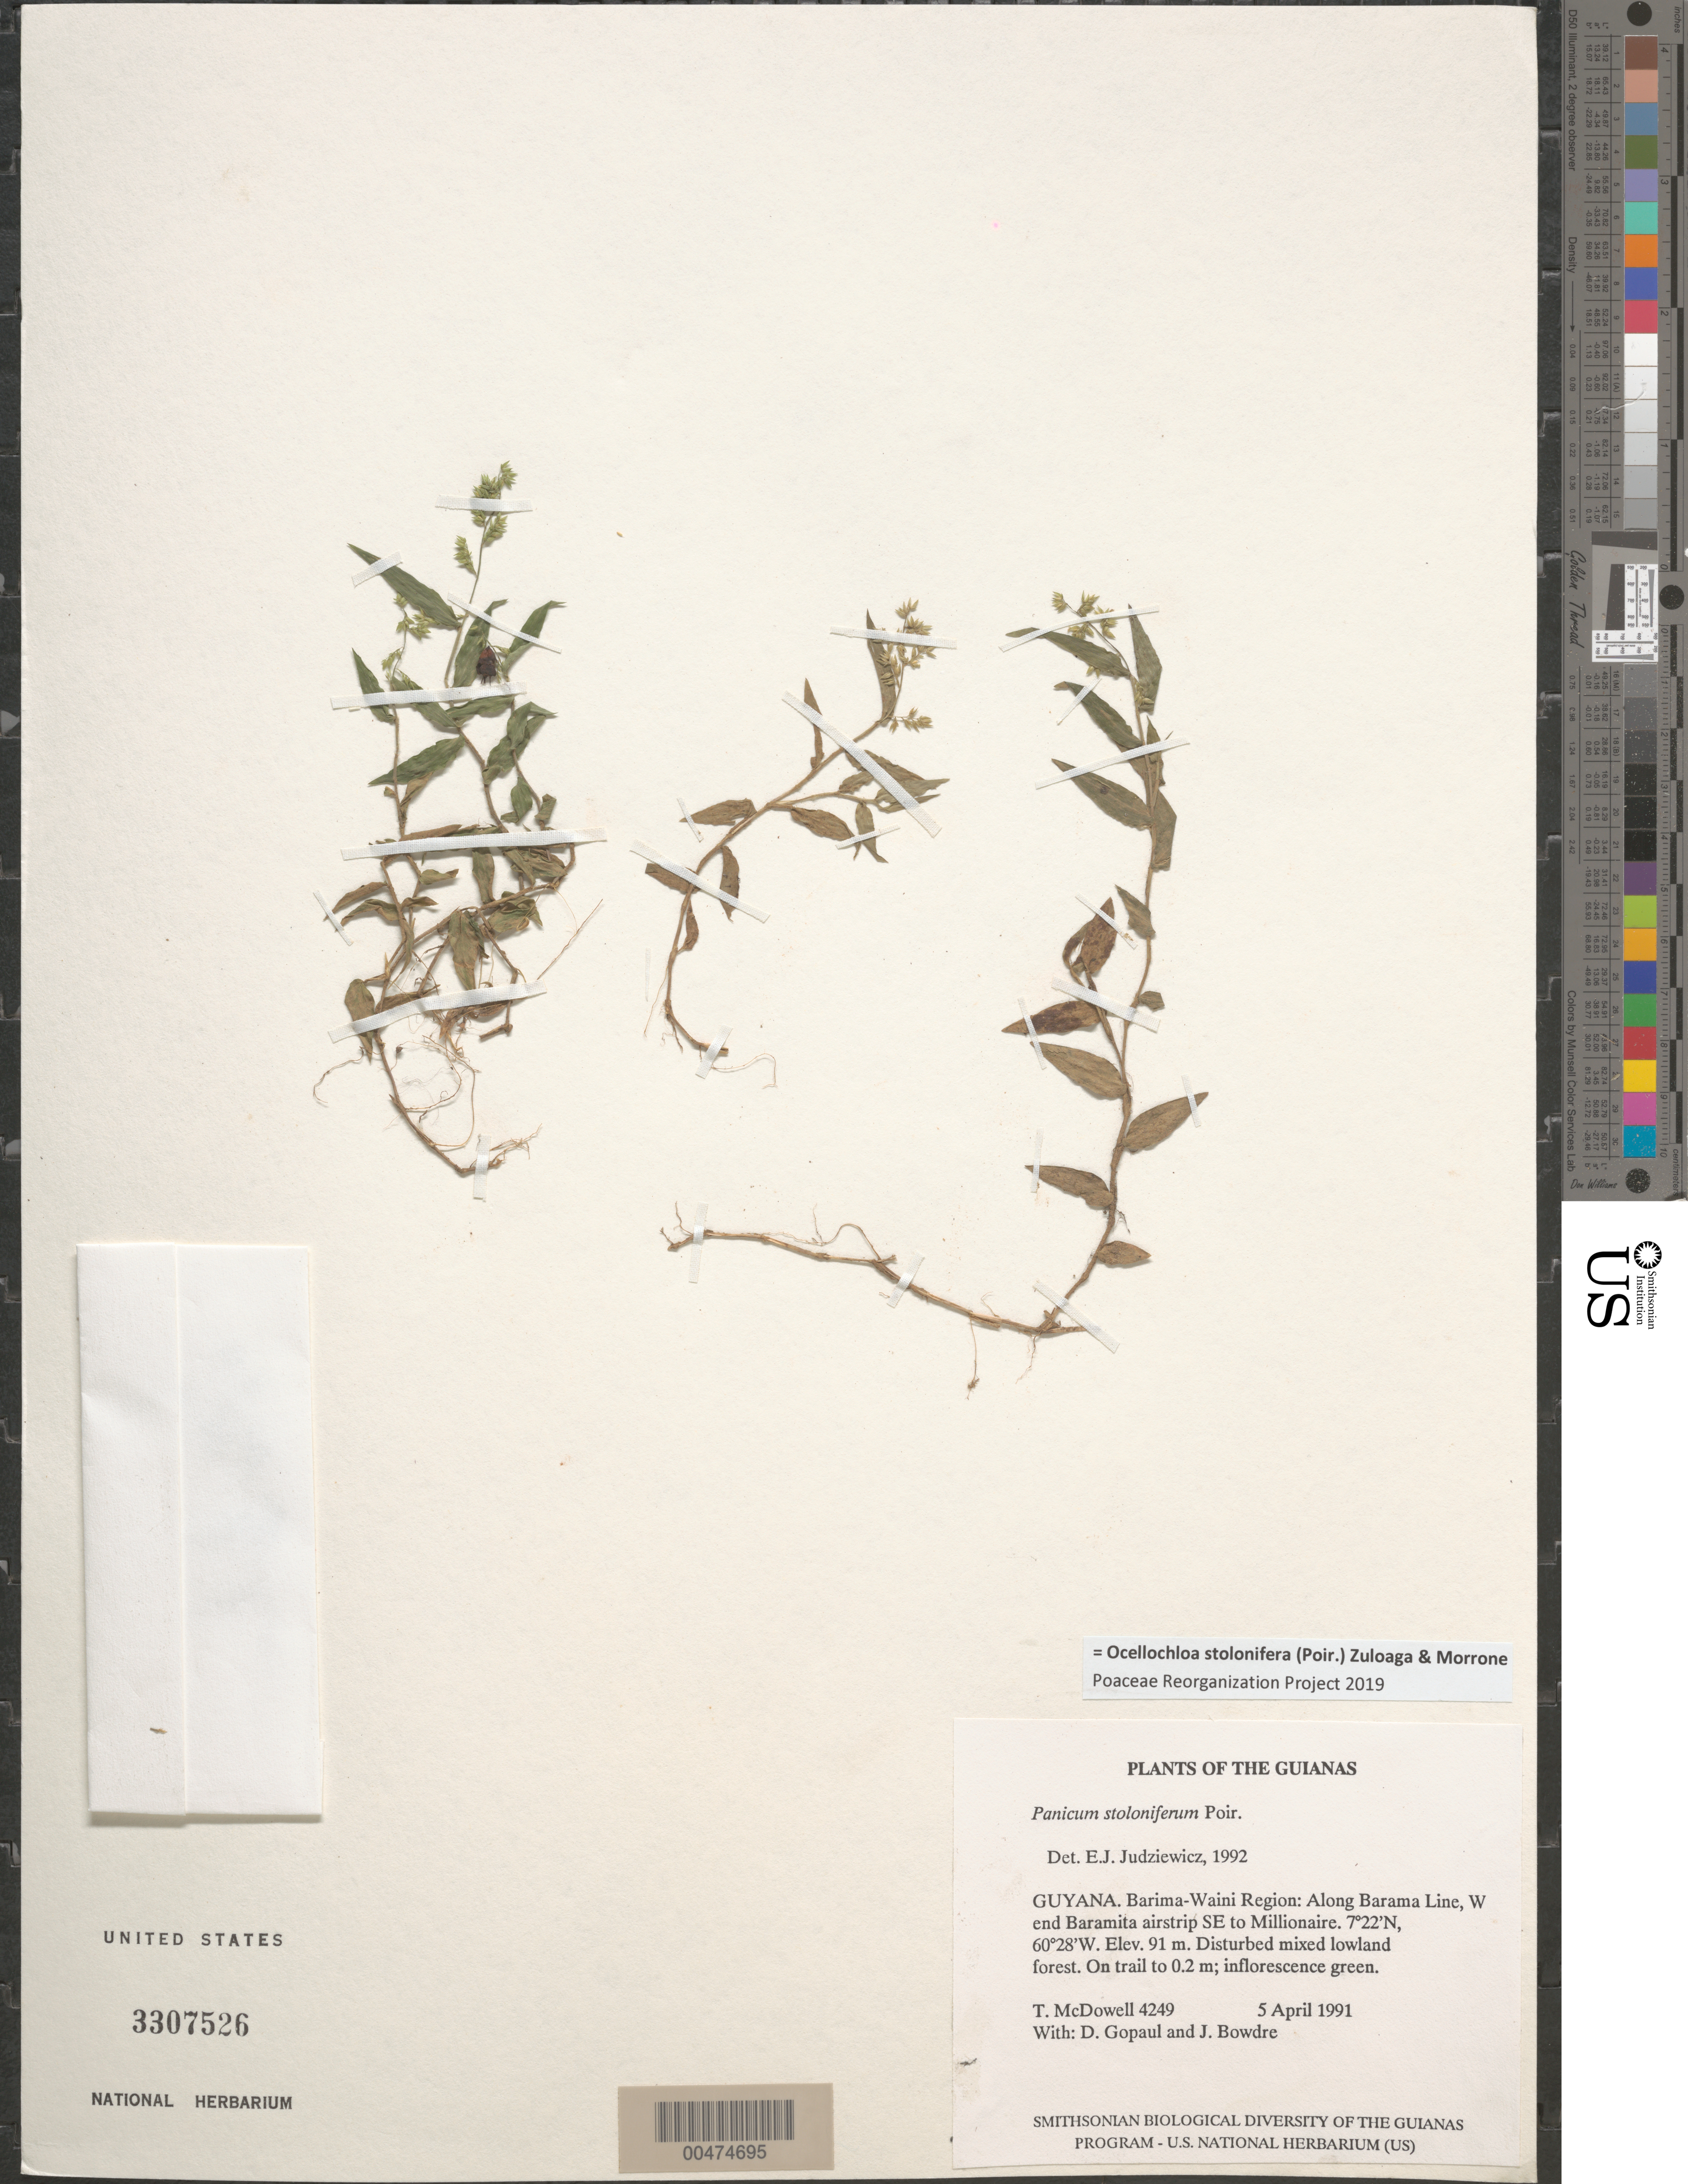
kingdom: Plantae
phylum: Tracheophyta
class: Liliopsida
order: Poales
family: Poaceae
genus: Panicum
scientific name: Panicum stoloniferum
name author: Poir.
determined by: Judziewicz, E. J.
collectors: T. McDowell, D. Gopaul & J. Bowdre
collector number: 4249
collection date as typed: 5 April 1991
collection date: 1991-04-05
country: Guyana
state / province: Barima-Waini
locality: Along Barama Line, W end Baramita airstrip SE to Millionaire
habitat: Disturbed mixed lowland forest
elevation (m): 91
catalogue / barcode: US 3307526